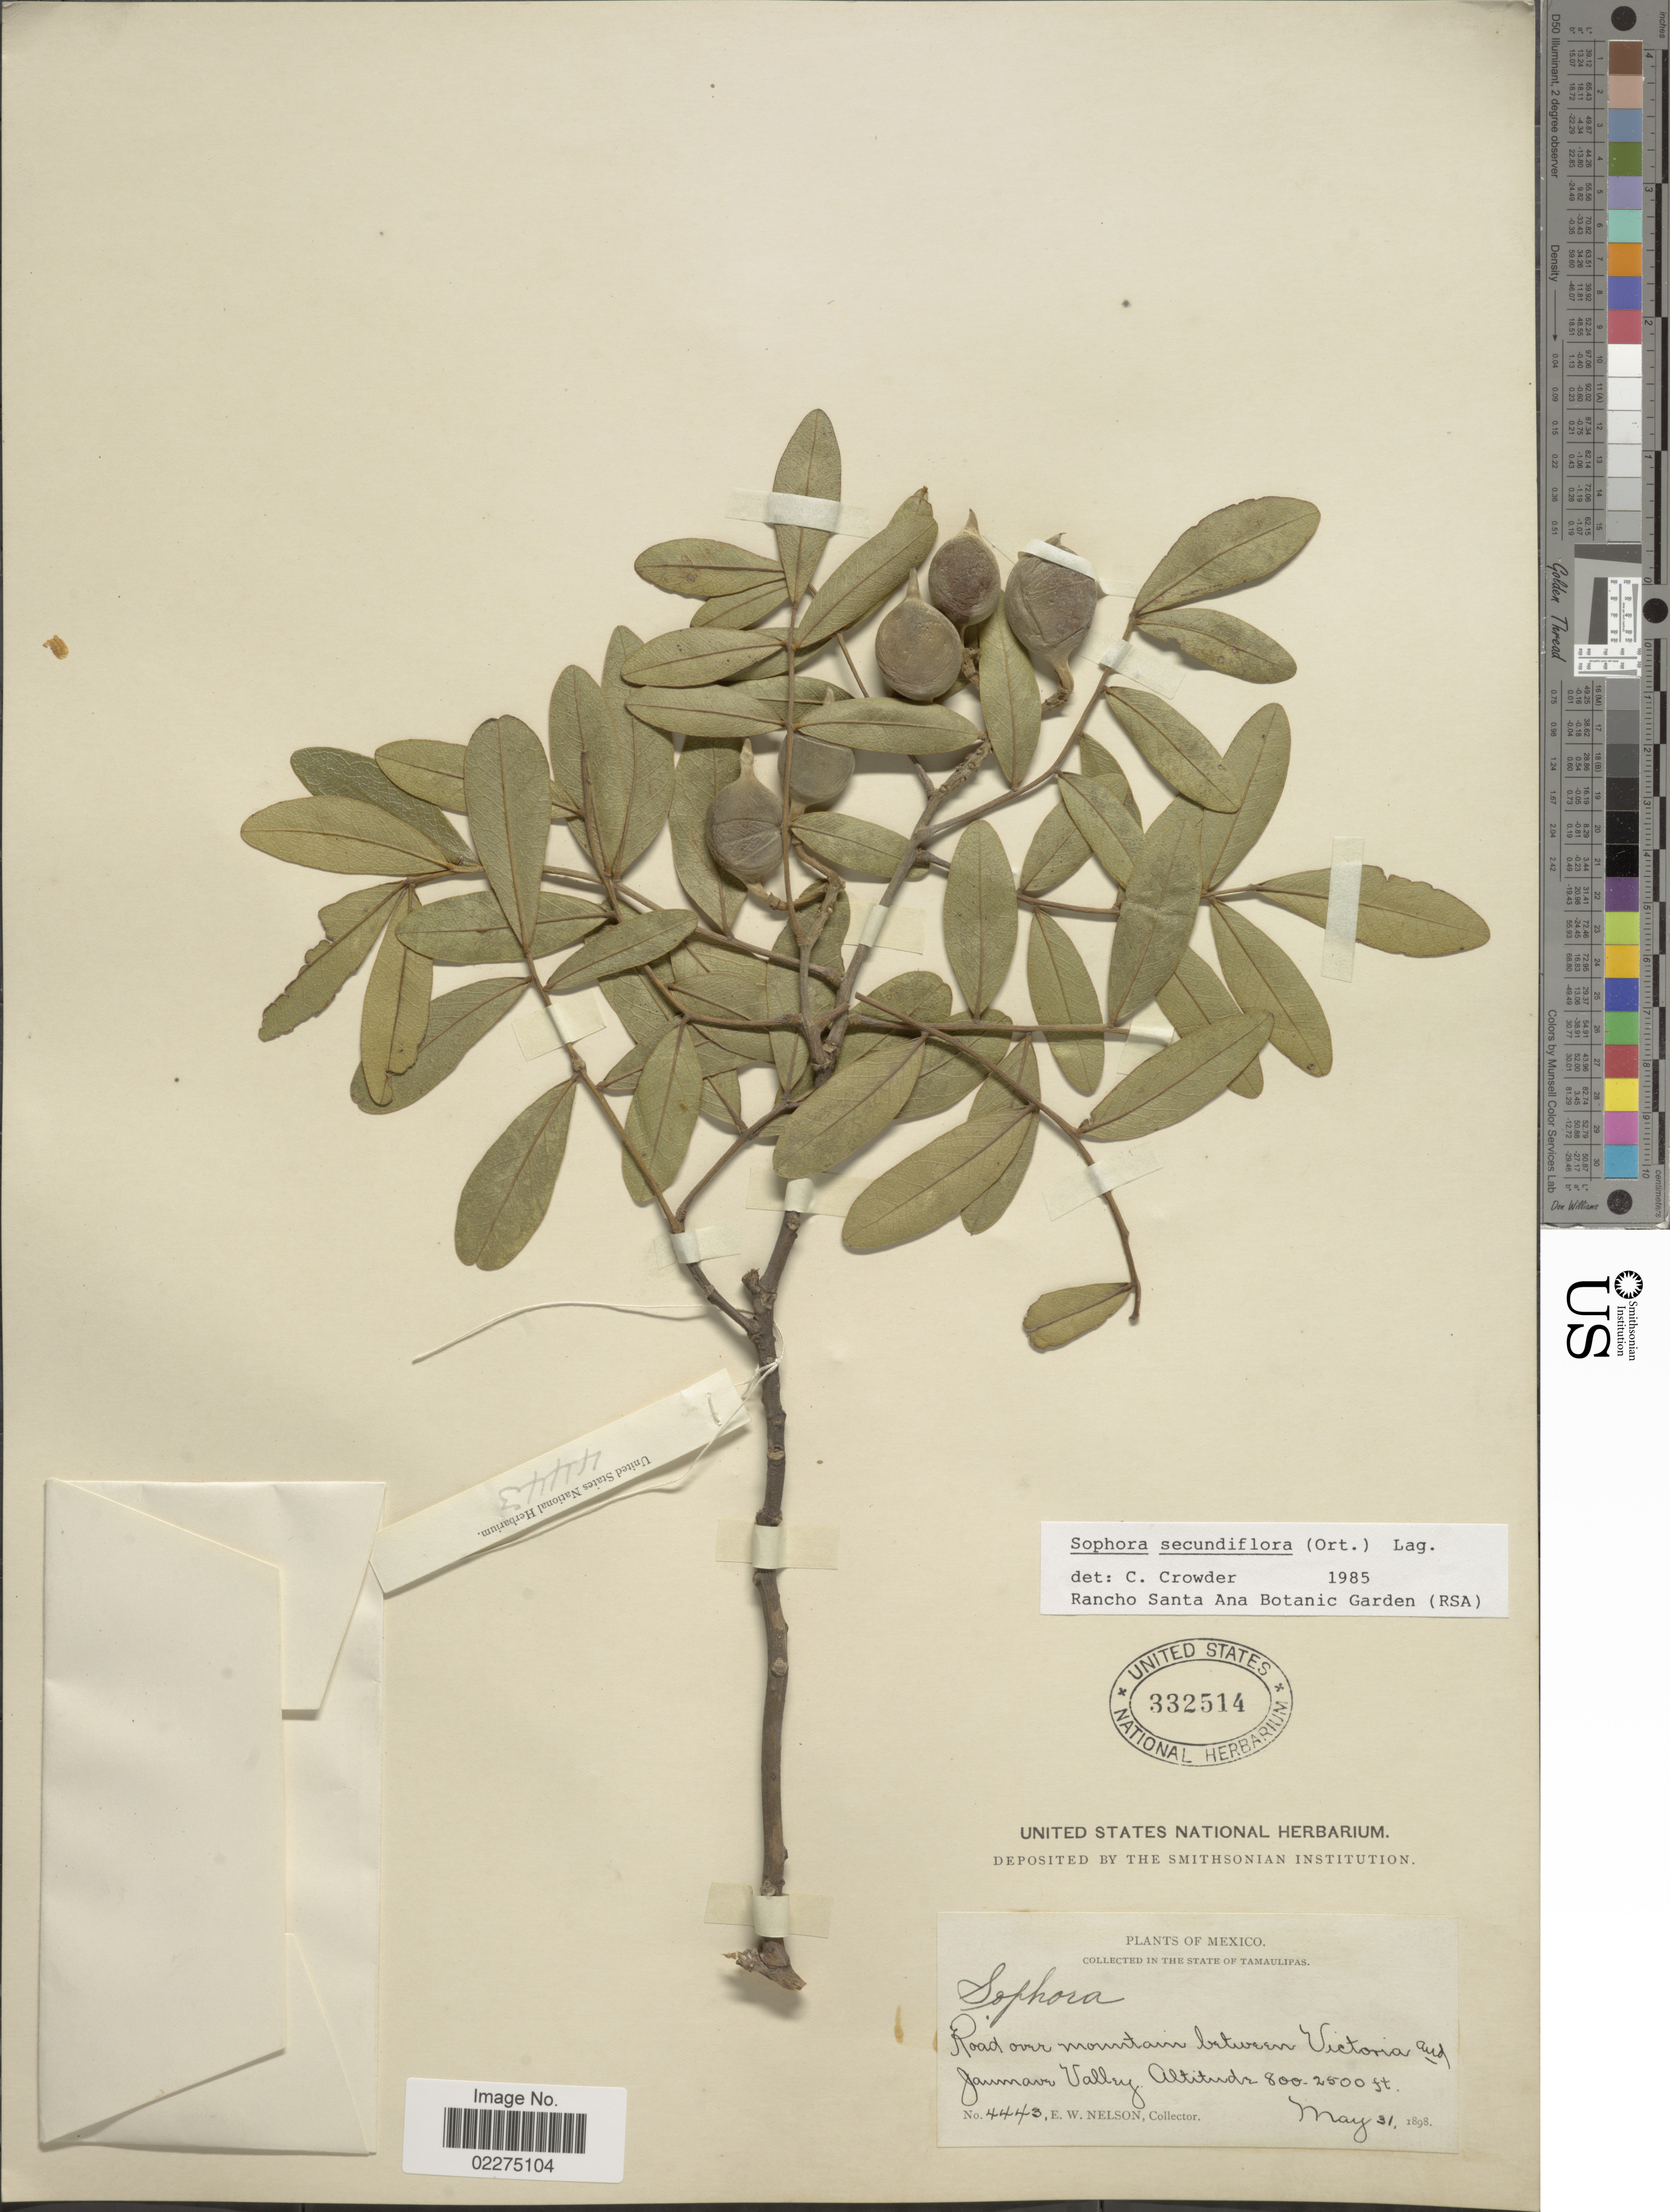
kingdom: Plantae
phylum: Tracheophyta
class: Magnoliopsida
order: Fabales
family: Fabaceae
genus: Dermatophyllum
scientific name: Dermatophyllum secundiflorum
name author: (Ortega) Gandhi & Reveal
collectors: E. W. Nelson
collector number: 4443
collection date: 1898-05-31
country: Mexico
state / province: Tamaulipas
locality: Road over mountain between Victoria and Janmave Valley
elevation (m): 244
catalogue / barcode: US 332514